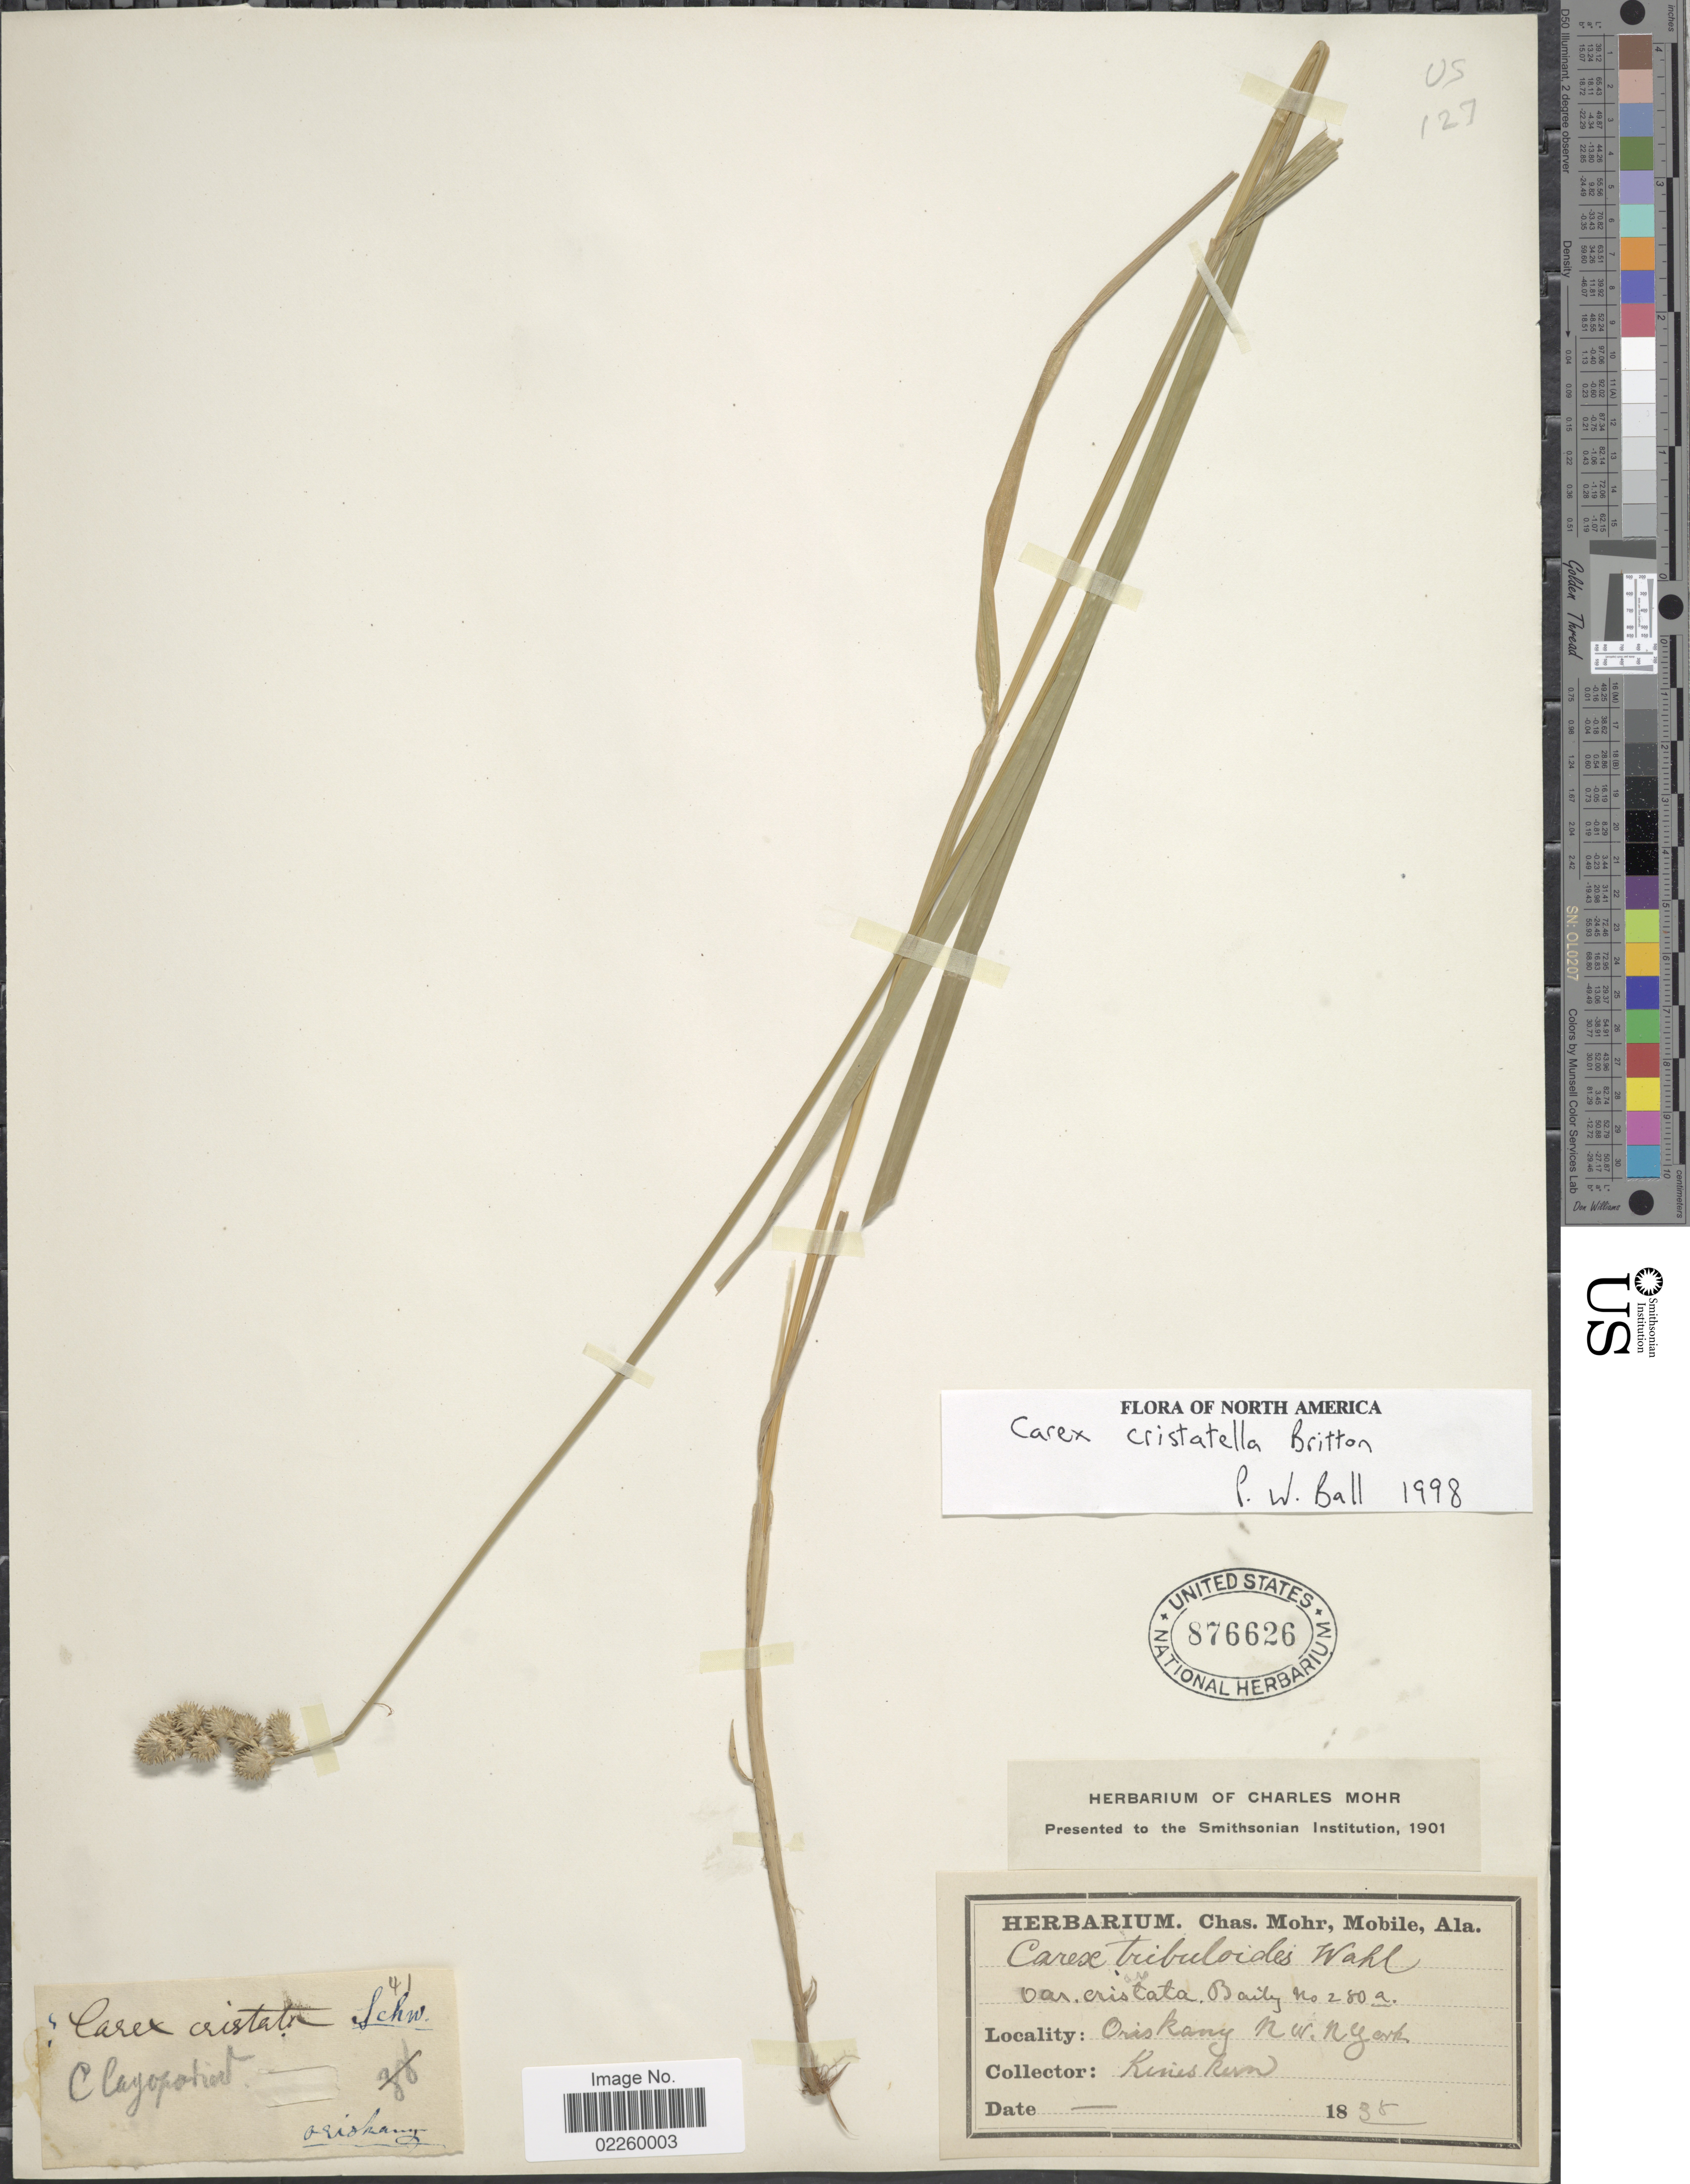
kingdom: Plantae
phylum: Tracheophyta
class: Liliopsida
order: Poales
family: Cyperaceae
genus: Carex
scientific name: Carex cristatella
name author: Britton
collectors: P. D. Knieskern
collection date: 1838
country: United States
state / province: New York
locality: Oriskany, N.W. N York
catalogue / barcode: US 876626